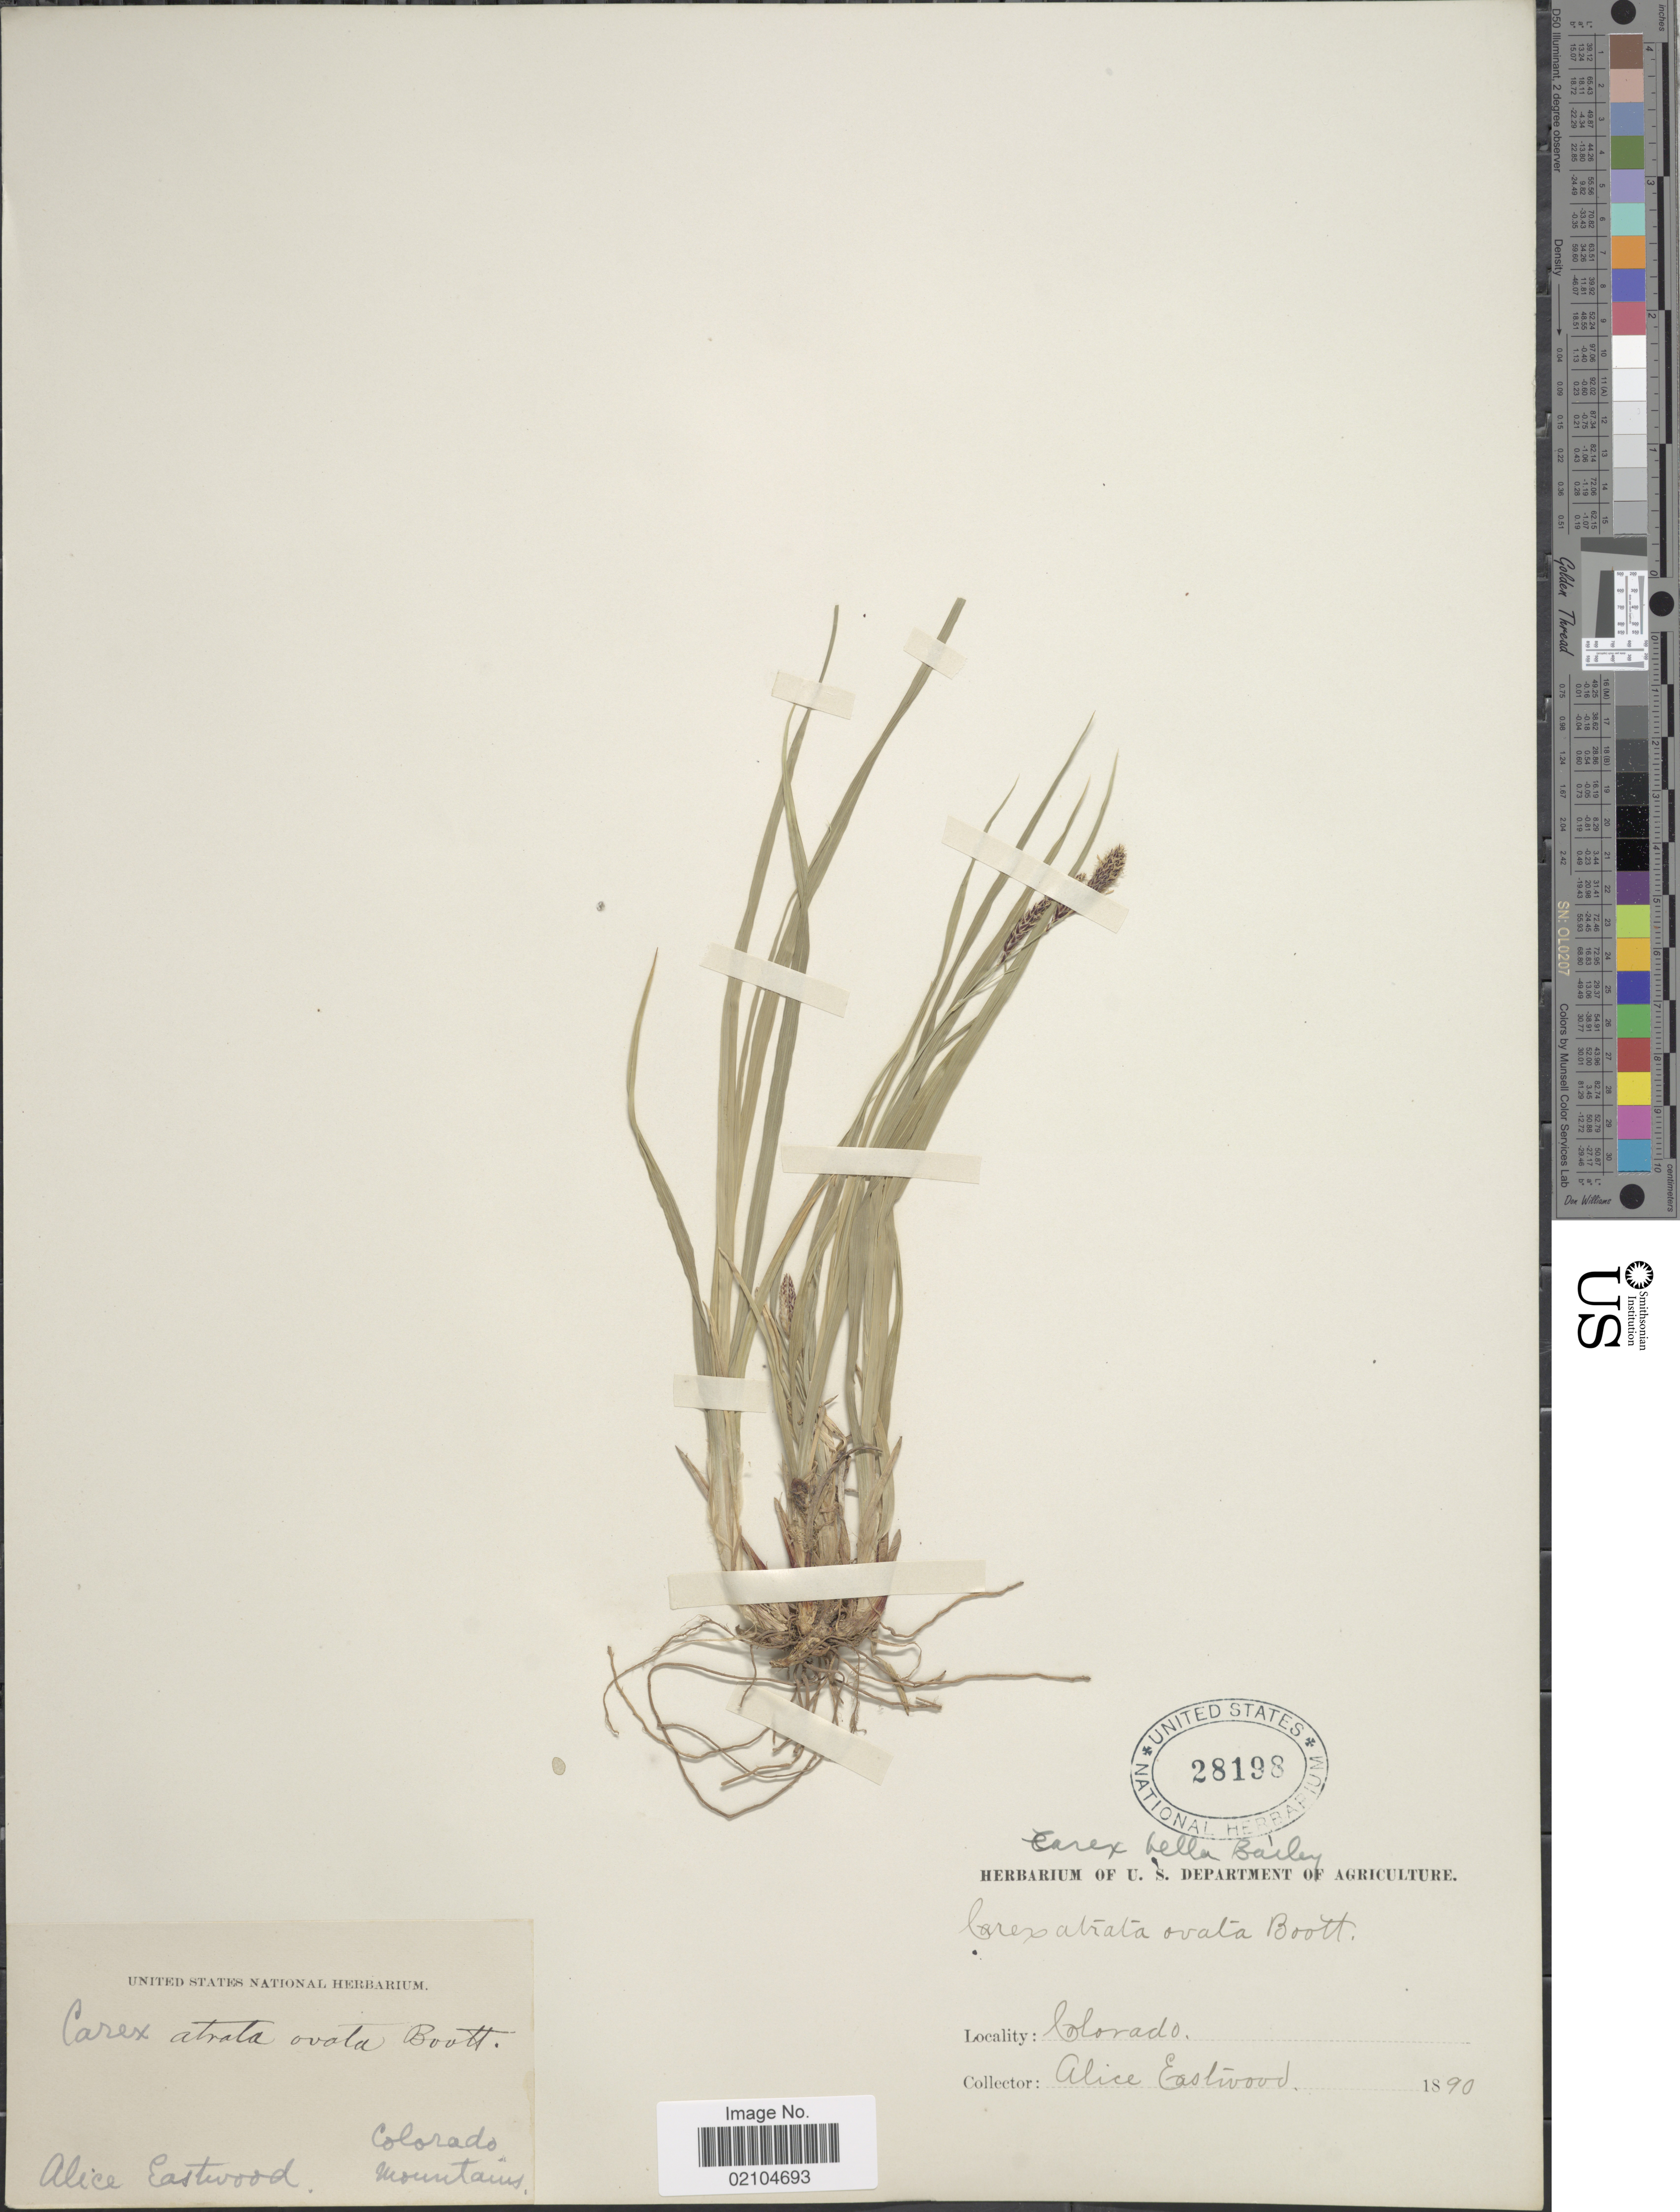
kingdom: Plantae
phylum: Tracheophyta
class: Liliopsida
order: Poales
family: Cyperaceae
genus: Carex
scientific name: Carex bella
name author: L.H. Bailey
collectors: A. Eastwood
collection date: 1890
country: United States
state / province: Colorado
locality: Colorado Mountain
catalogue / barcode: US 28198